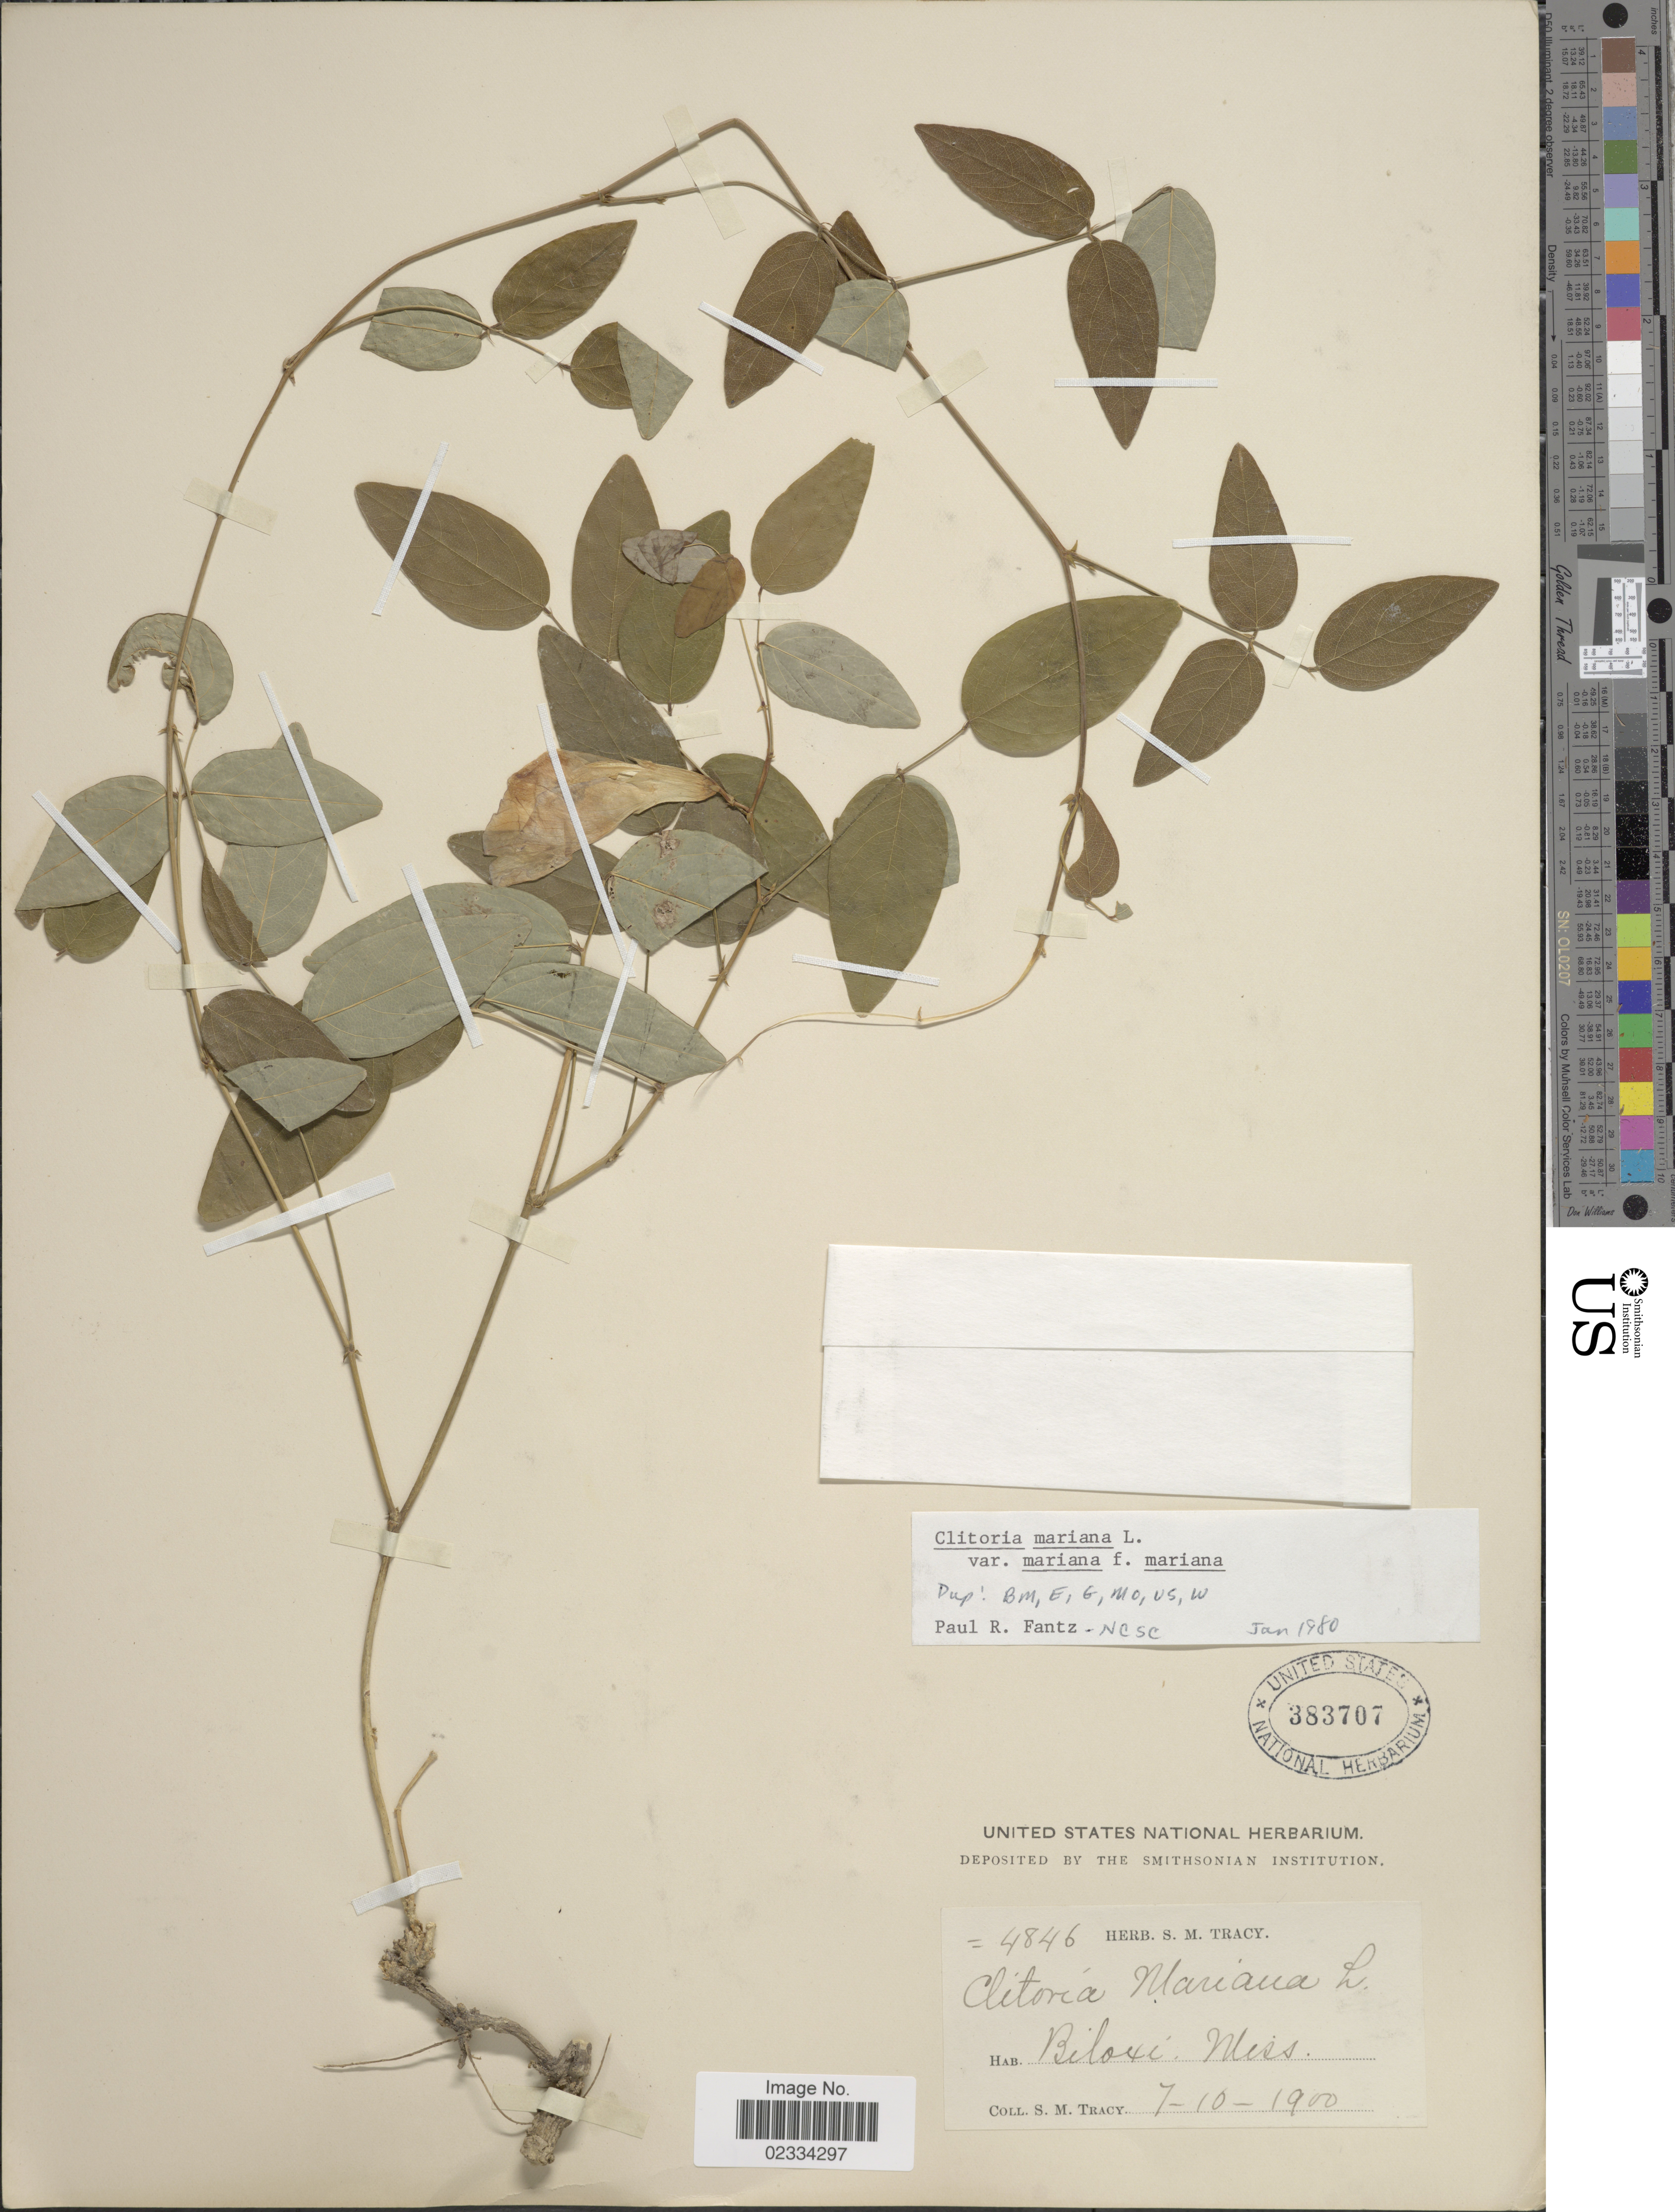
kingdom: Plantae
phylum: Tracheophyta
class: Magnoliopsida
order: Fabales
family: Fabaceae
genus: Clitoria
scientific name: Clitoria mariana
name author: L.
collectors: S. M. Tracy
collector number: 4846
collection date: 1900-07-10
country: United States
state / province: Mississippi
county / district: Harrison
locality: Biloxi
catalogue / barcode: US 383707